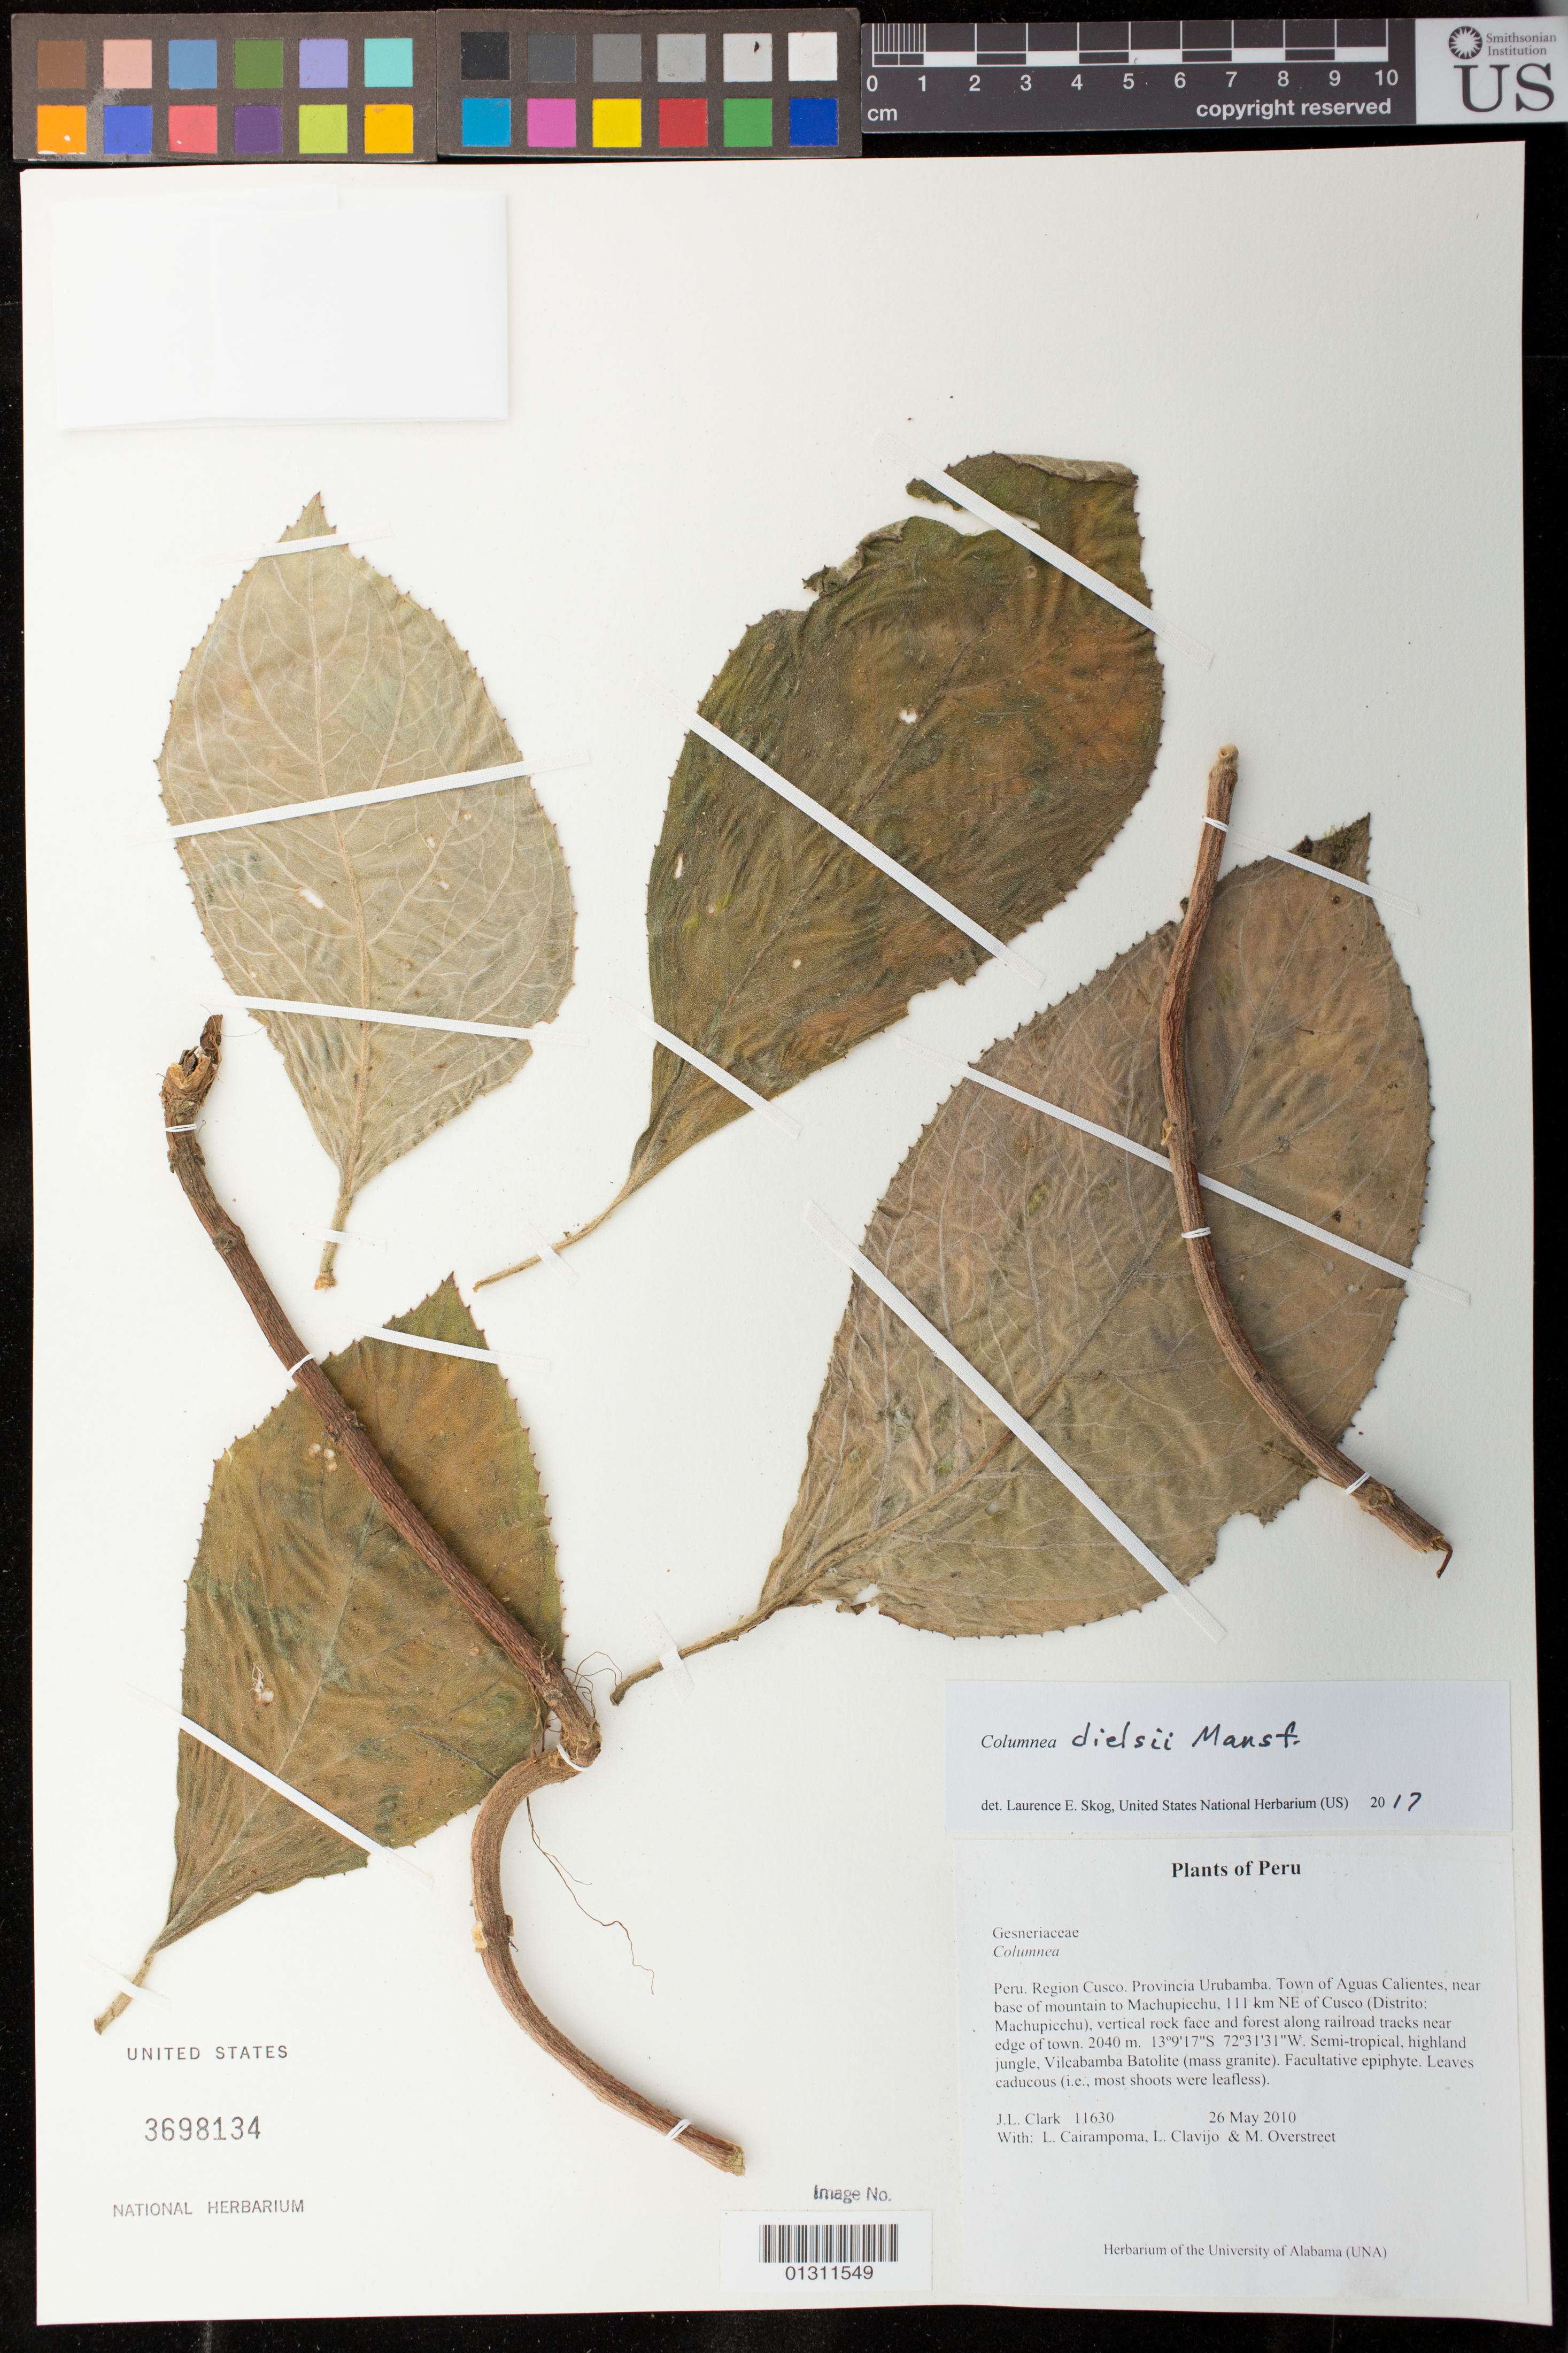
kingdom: Plantae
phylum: Tracheophyta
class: Magnoliopsida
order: Lamiales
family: Gesneriaceae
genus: Columnea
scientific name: Columnea dielsii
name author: Mansf.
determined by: Skog, Laurence E.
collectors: J. L. Clark, L. Clavijo & M. Overstreet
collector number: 11630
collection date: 2010-05-26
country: Peru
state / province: Cusco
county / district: Urubamba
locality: near base of Mtn Machupicchu, 111 km NE of Cusco (Distrio Machupicchu),Town of Aguas Calientes.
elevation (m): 2040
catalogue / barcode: US 3698134